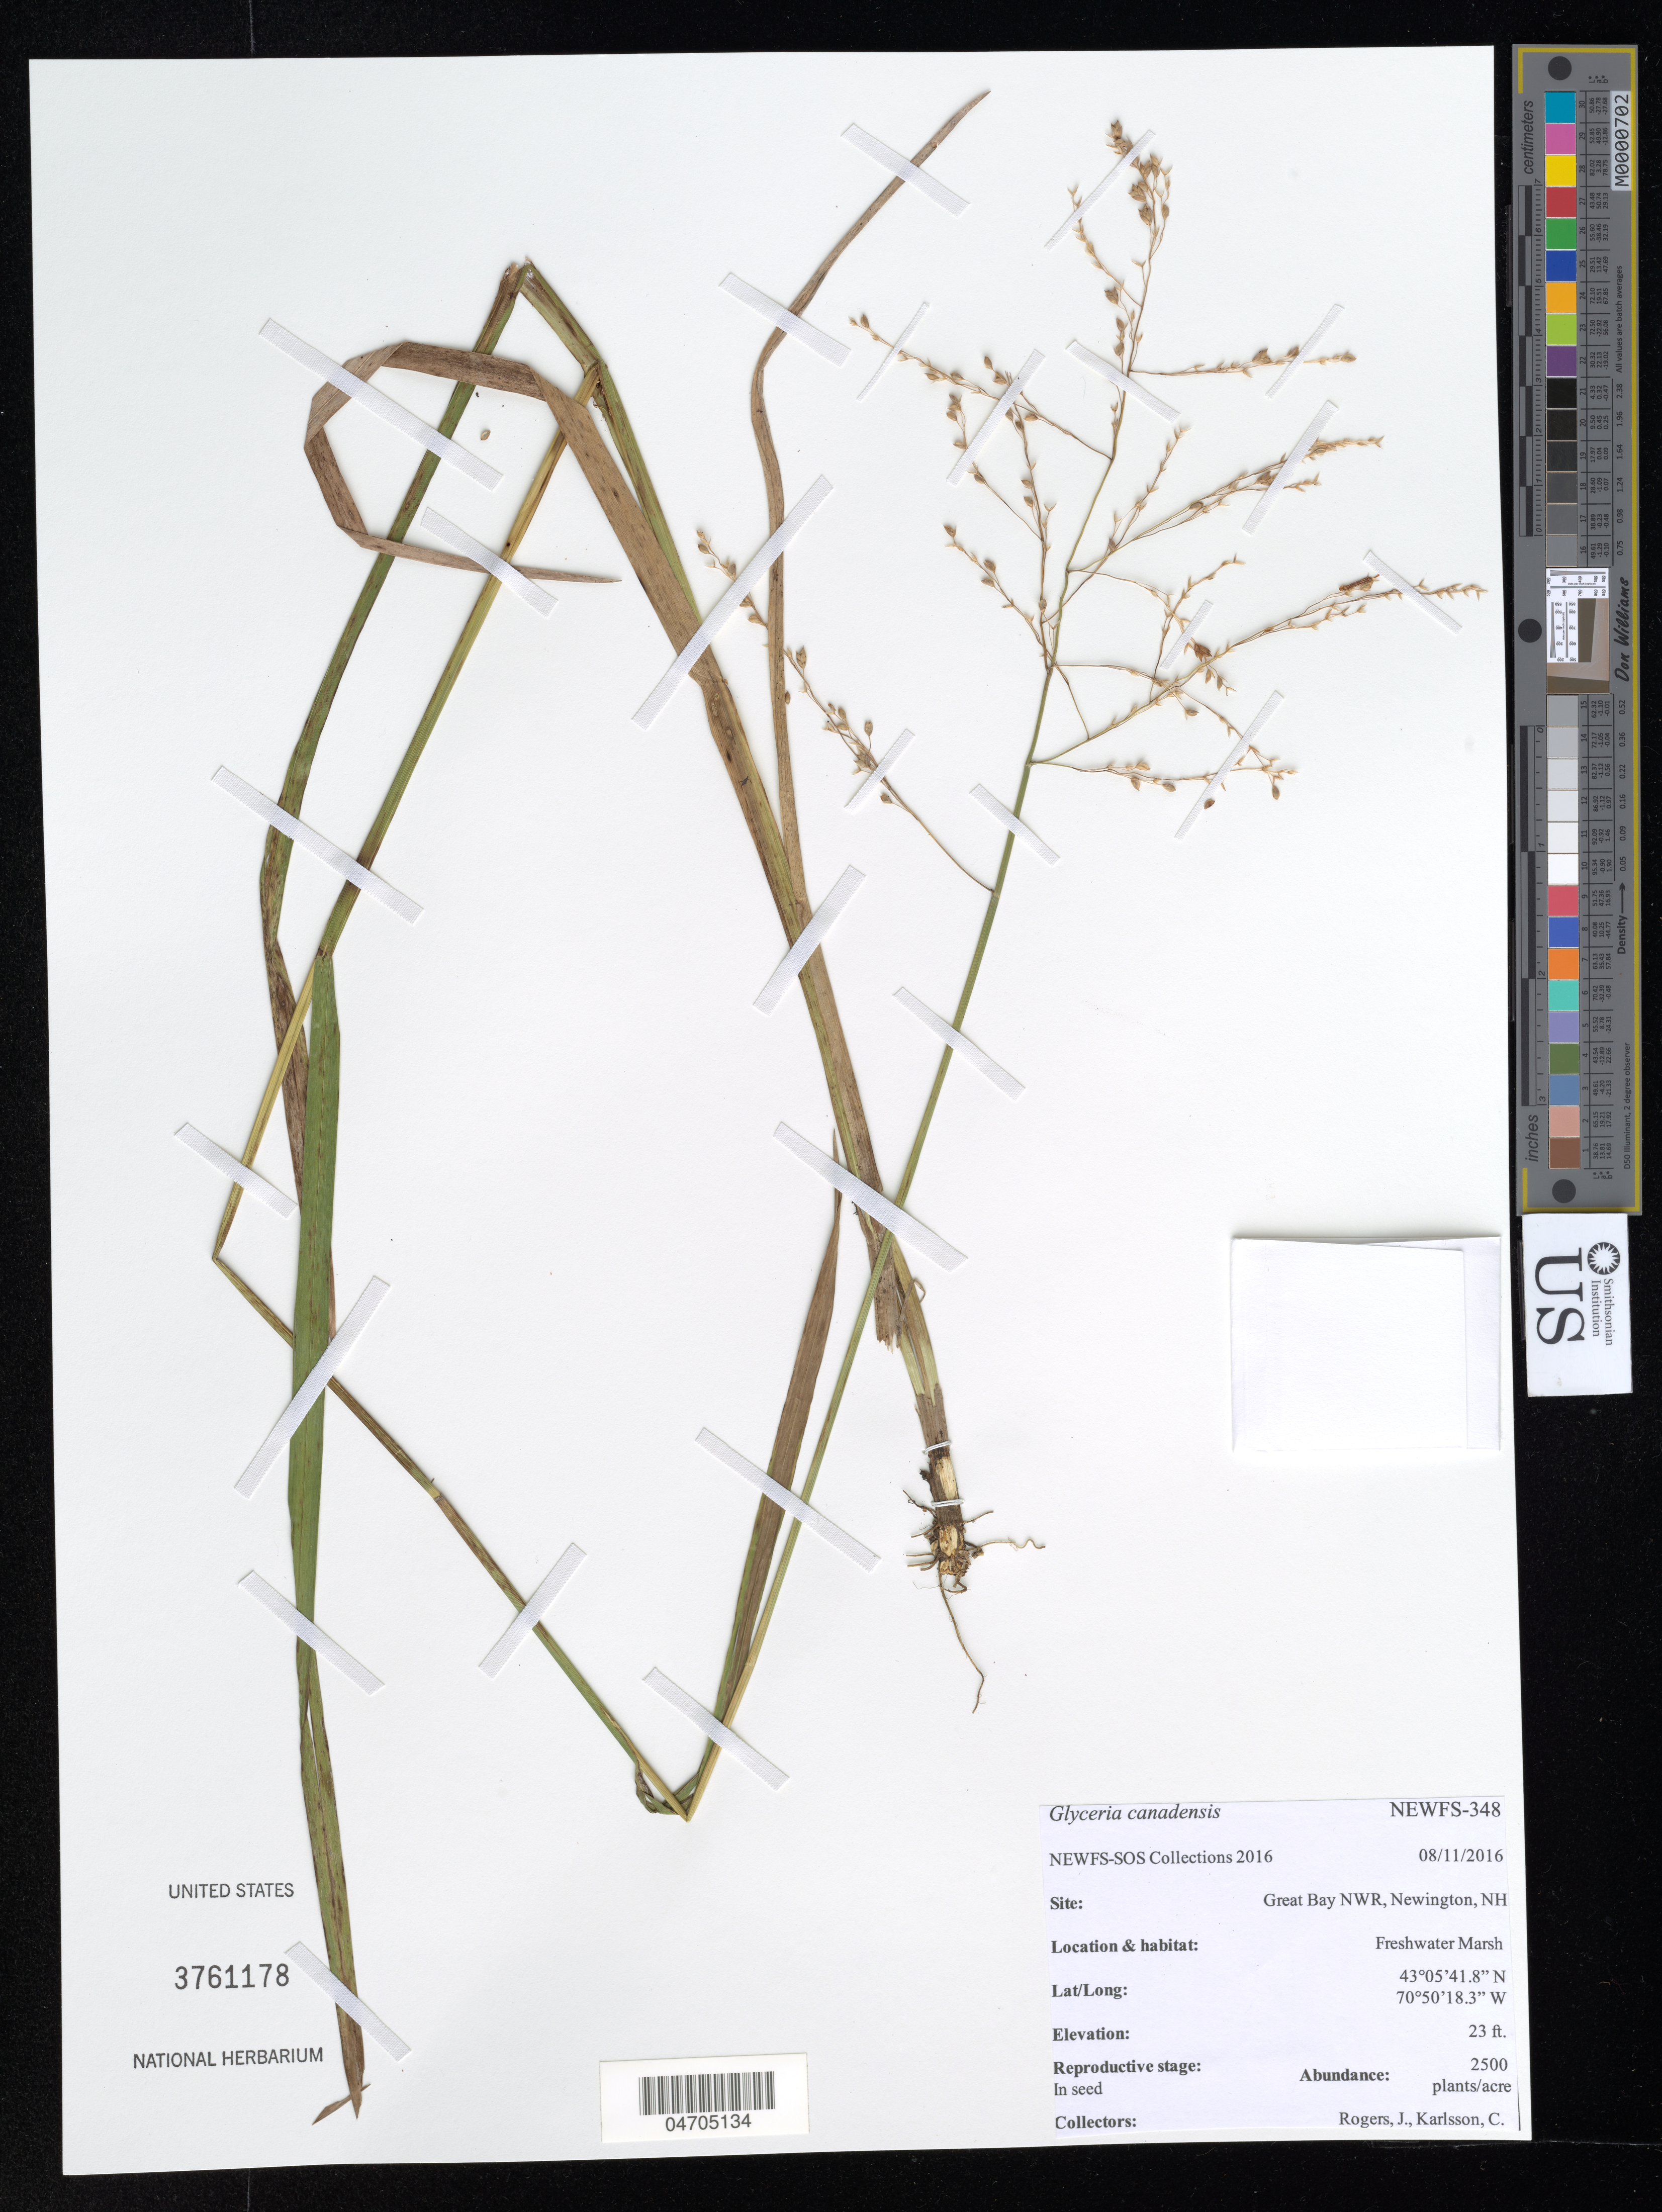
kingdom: Plantae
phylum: Tracheophyta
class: Liliopsida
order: Poales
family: Poaceae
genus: Glyceria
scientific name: Glyceria canadensis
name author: (Michx.) Trin.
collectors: J. Rogers & C. Karlsson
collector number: NEWFS-348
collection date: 2016-08-11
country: United States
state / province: New Hampshire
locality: Site: Great Bay NWR, Newington, NH. Freshwater Marsh.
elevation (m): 7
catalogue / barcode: US 3761178